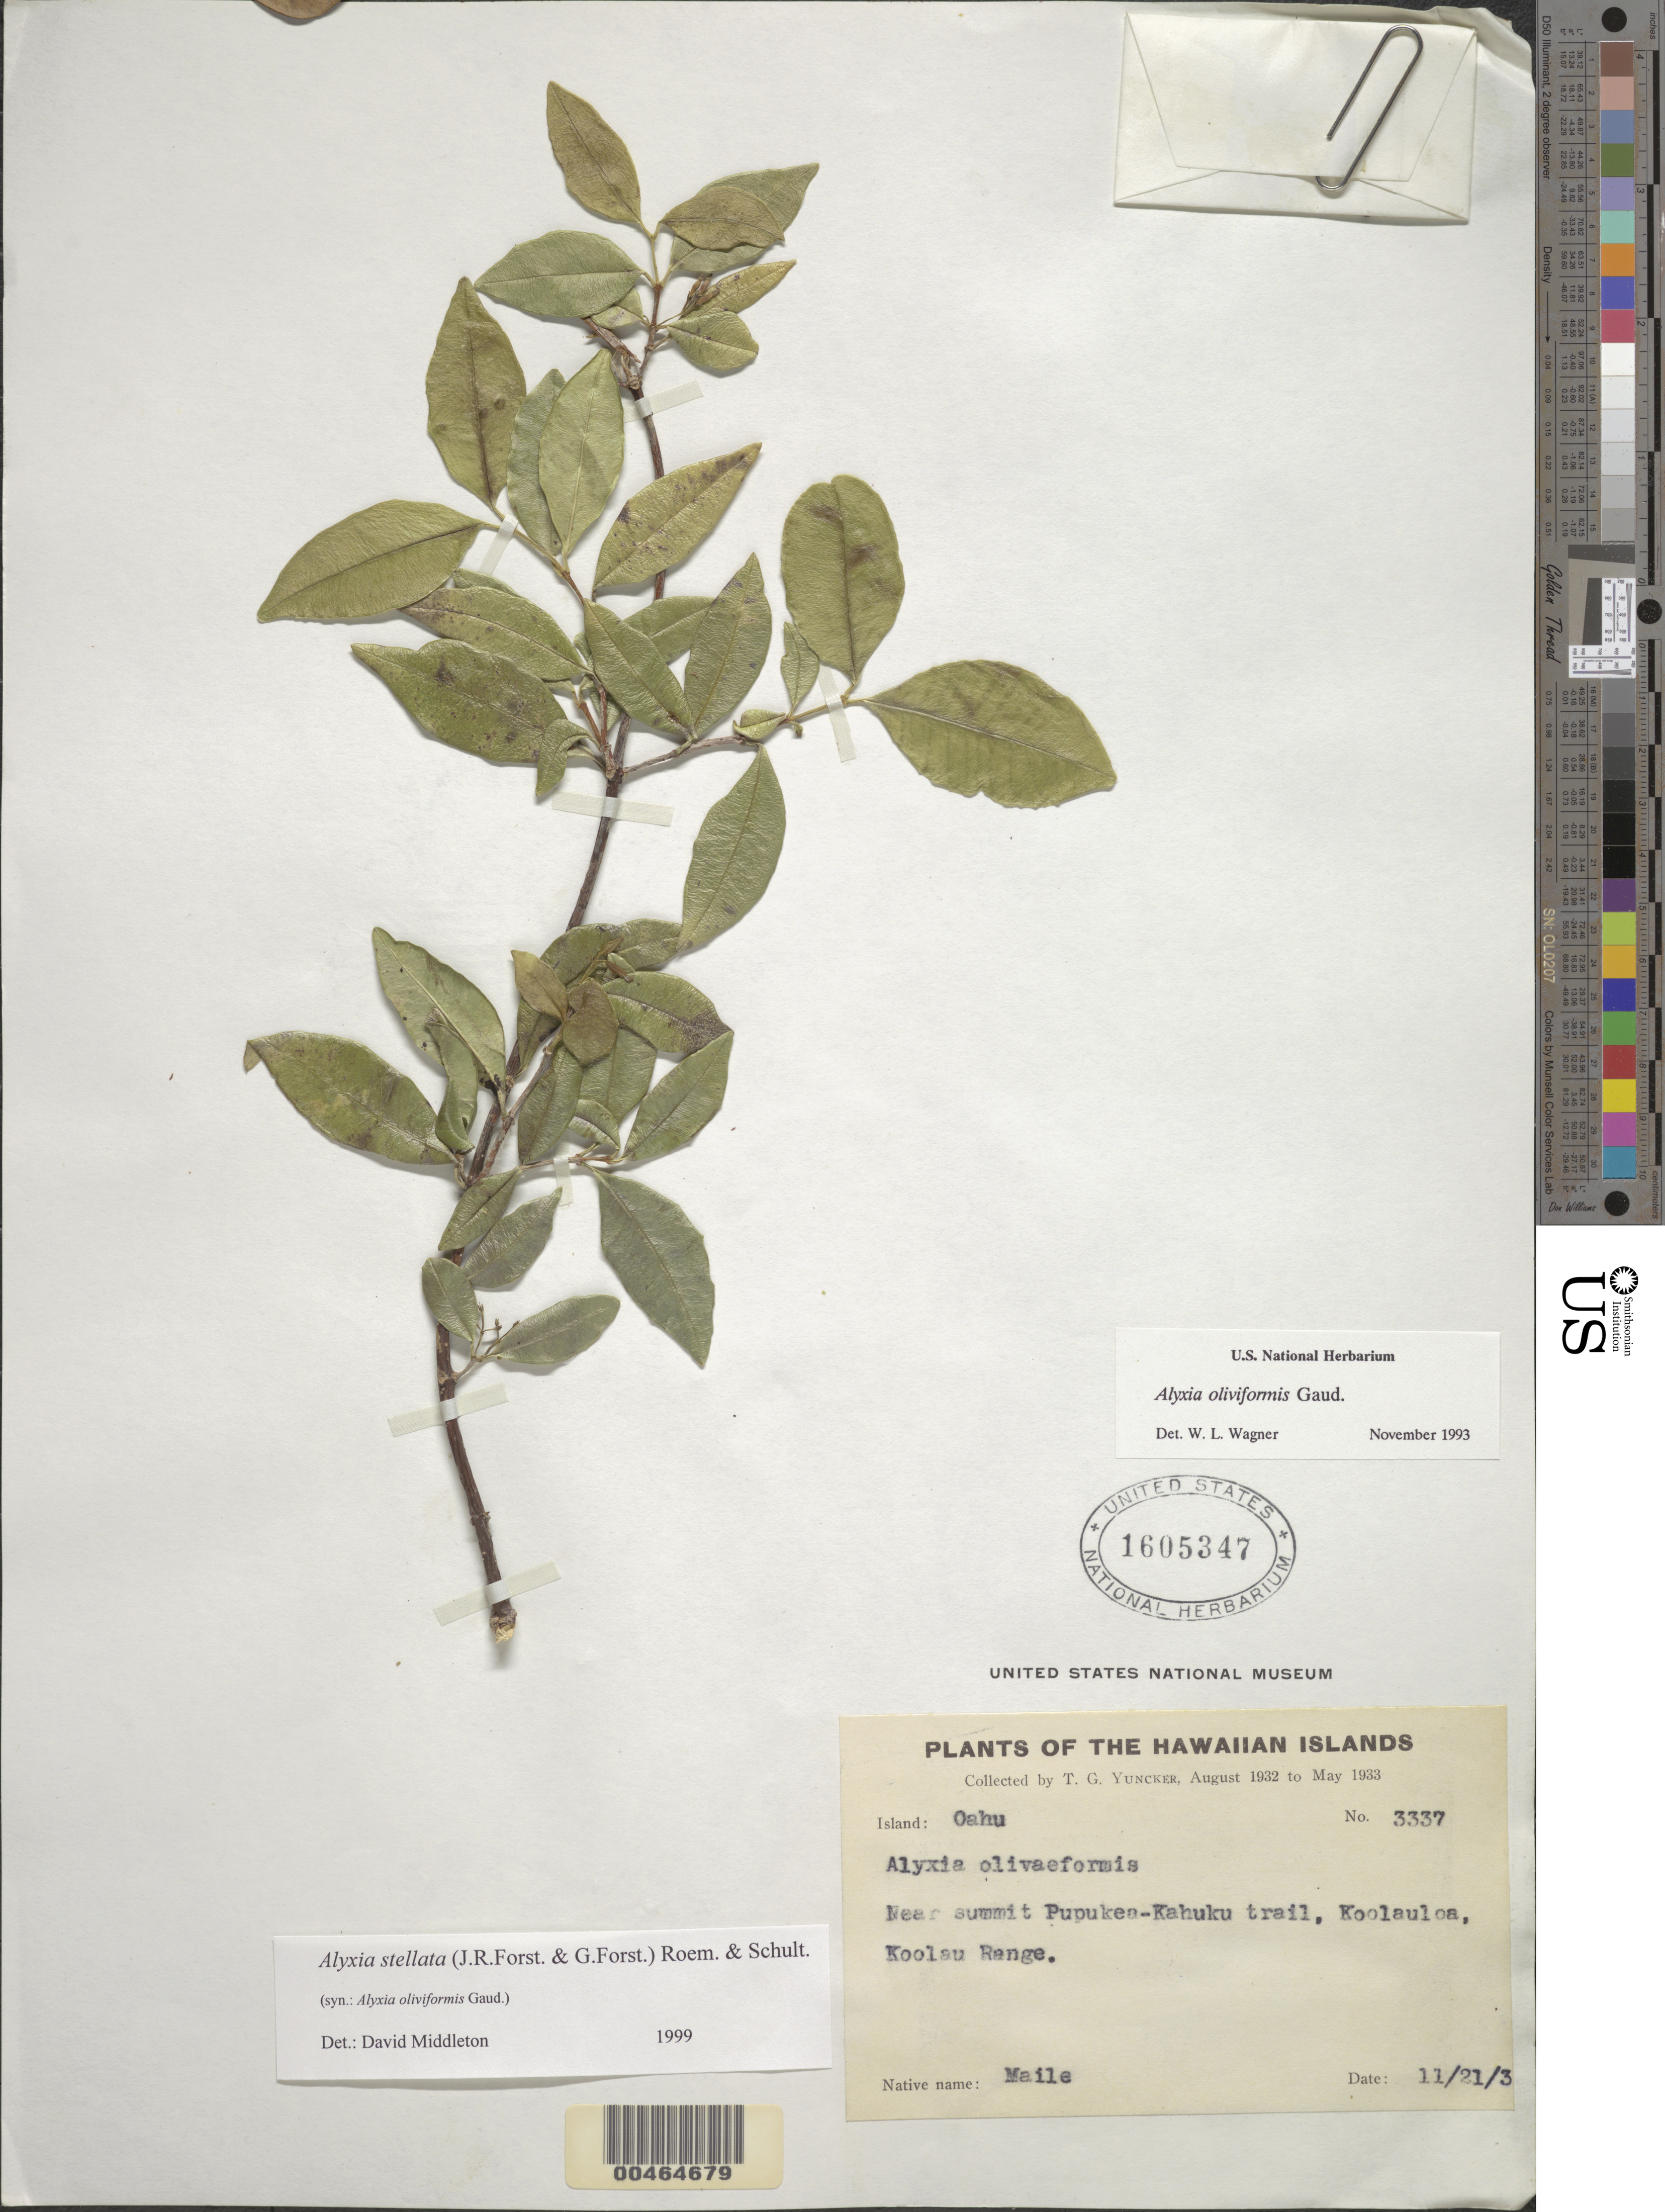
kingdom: Plantae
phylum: Tracheophyta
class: Magnoliopsida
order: Gentianales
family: Apocynaceae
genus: Alyxia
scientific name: Alyxia stellata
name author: (J.R. Forst. & G. Forst.) Roem. & Schult.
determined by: Middleton, D. J.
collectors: T. G. Yuncker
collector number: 3337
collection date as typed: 21 Nov 1932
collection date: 1932-11-21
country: United States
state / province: Hawaii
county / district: Honolulu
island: Oahu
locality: Near summit Pupukea-Kahuku trail, Koolauloa, Koolau Range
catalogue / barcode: US 1605347